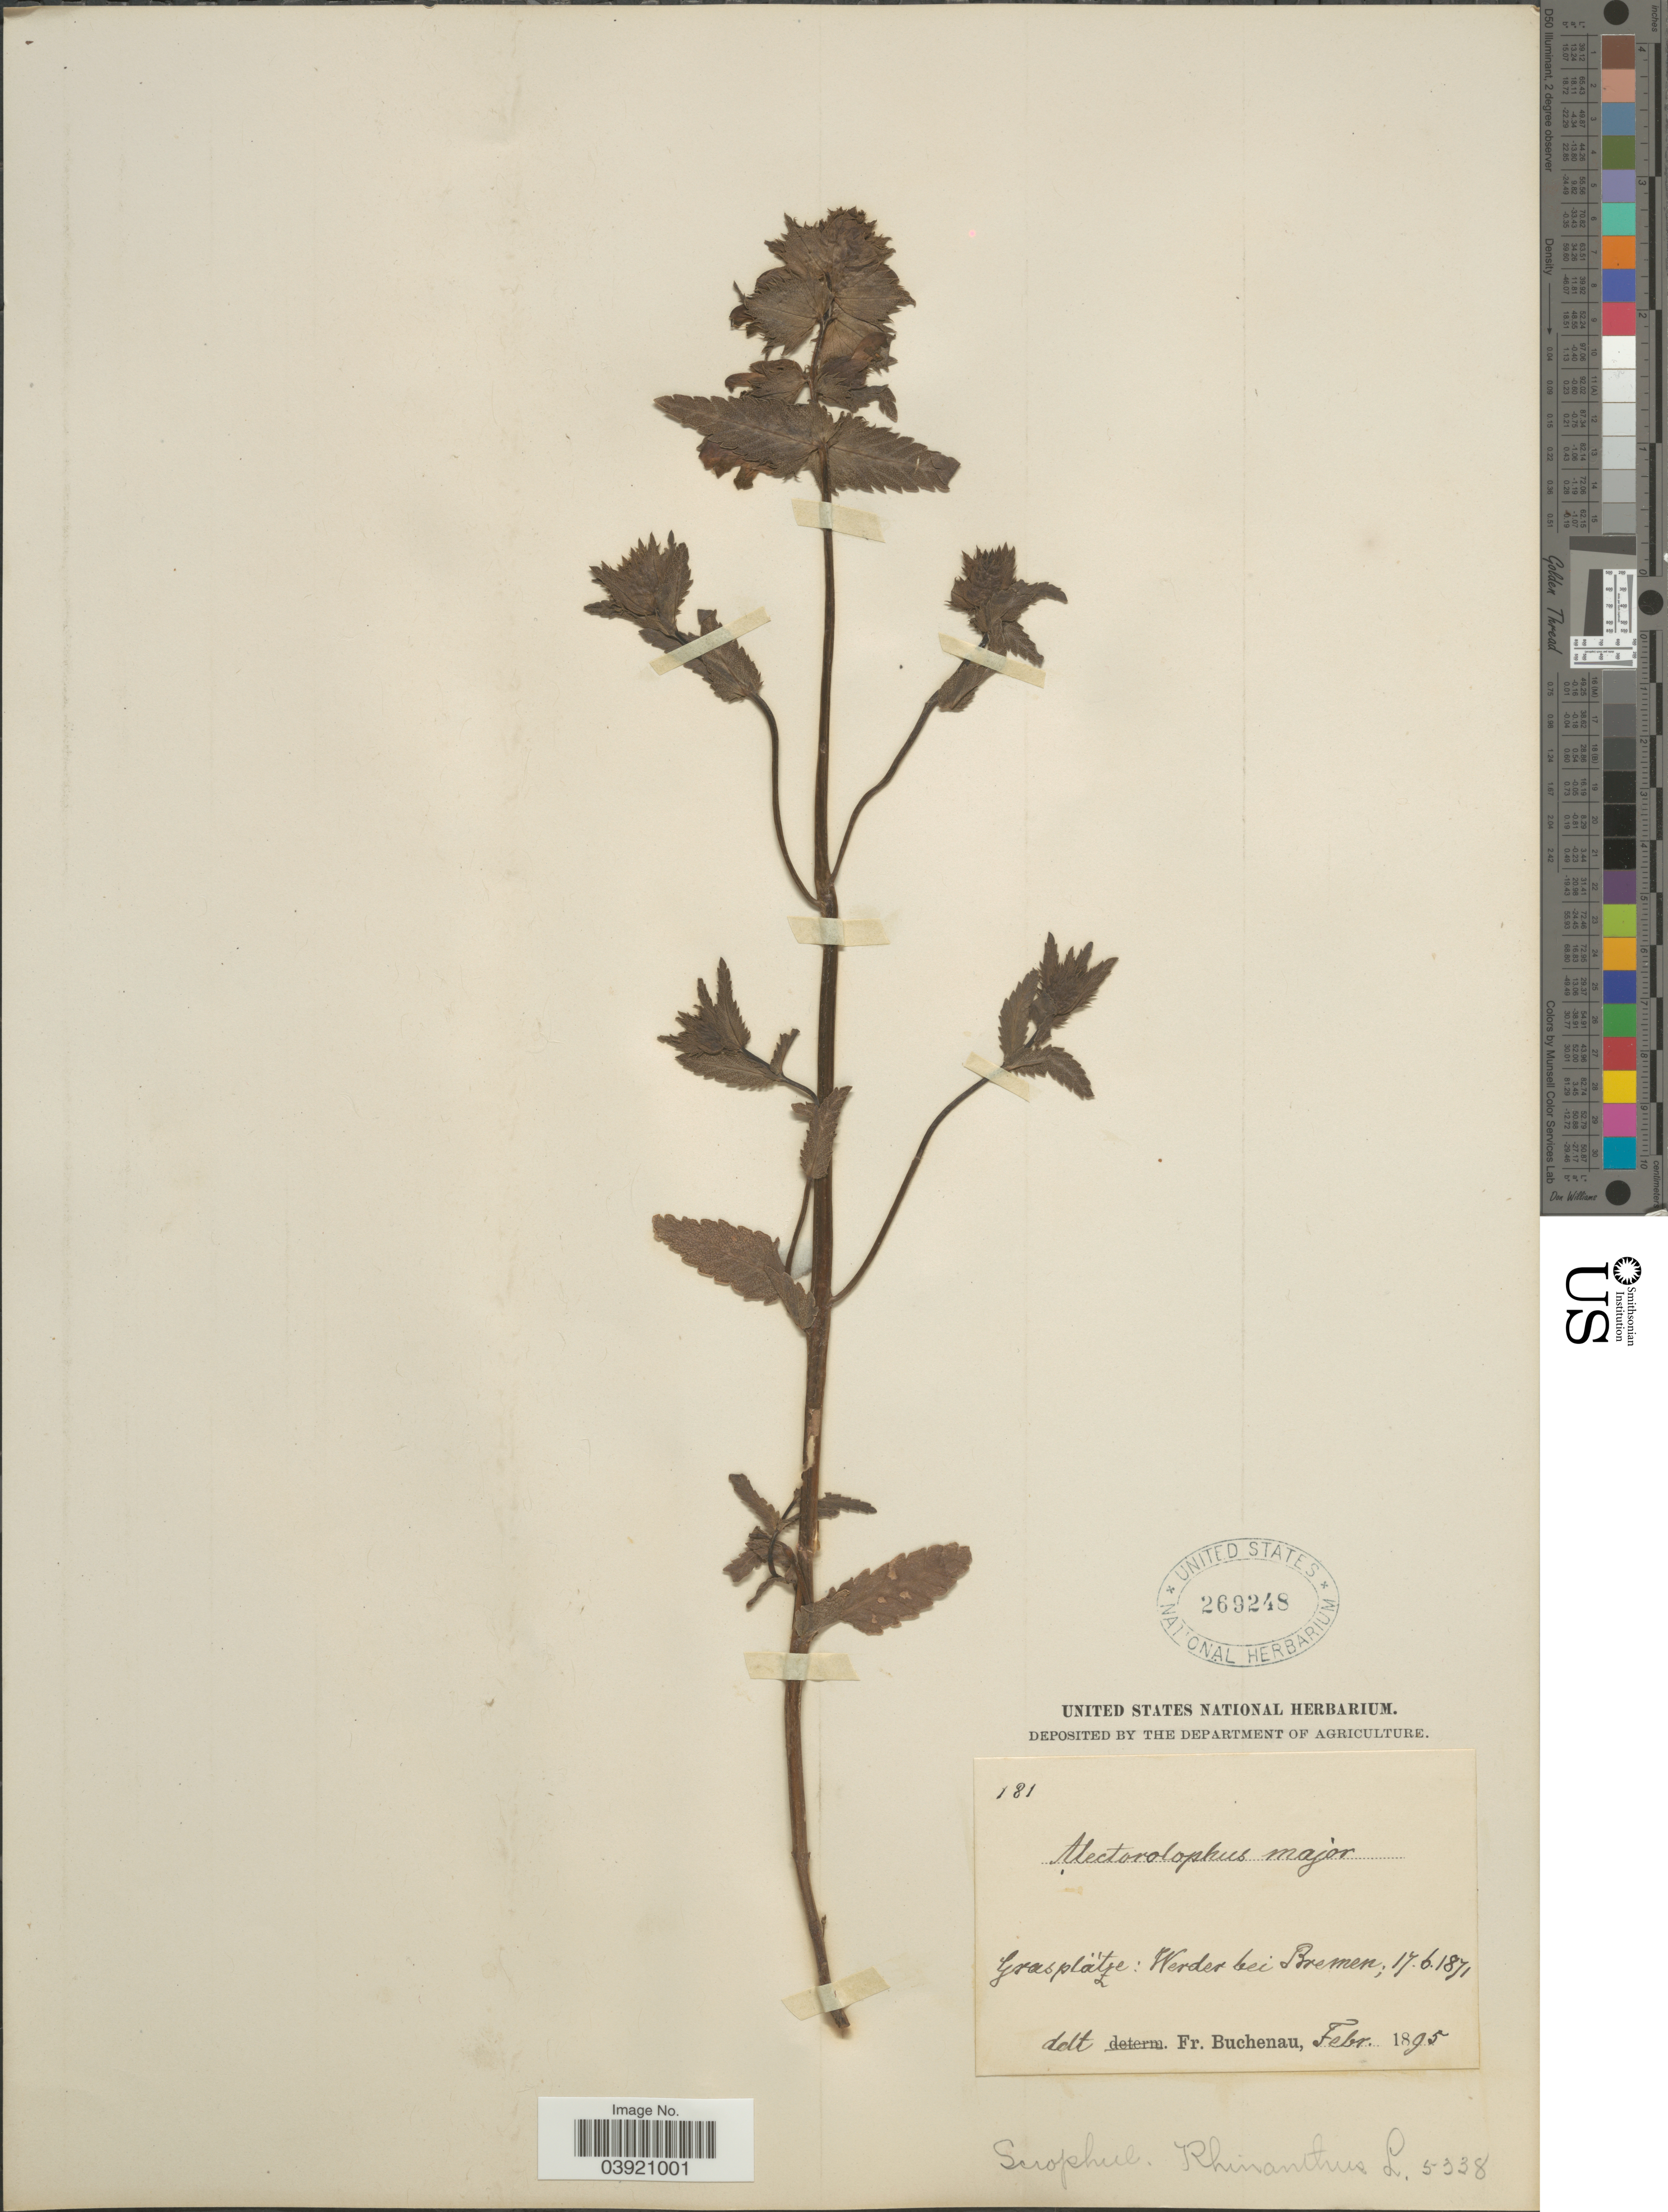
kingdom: Plantae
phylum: Tracheophyta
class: Magnoliopsida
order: Lamiales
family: Orobanchaceae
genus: Rhinanthus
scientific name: Rhinanthus major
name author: L.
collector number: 181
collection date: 1871-06-17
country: Germany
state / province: Bremen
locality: Grasplätze: Werder bei Bremen.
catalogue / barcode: US 269248